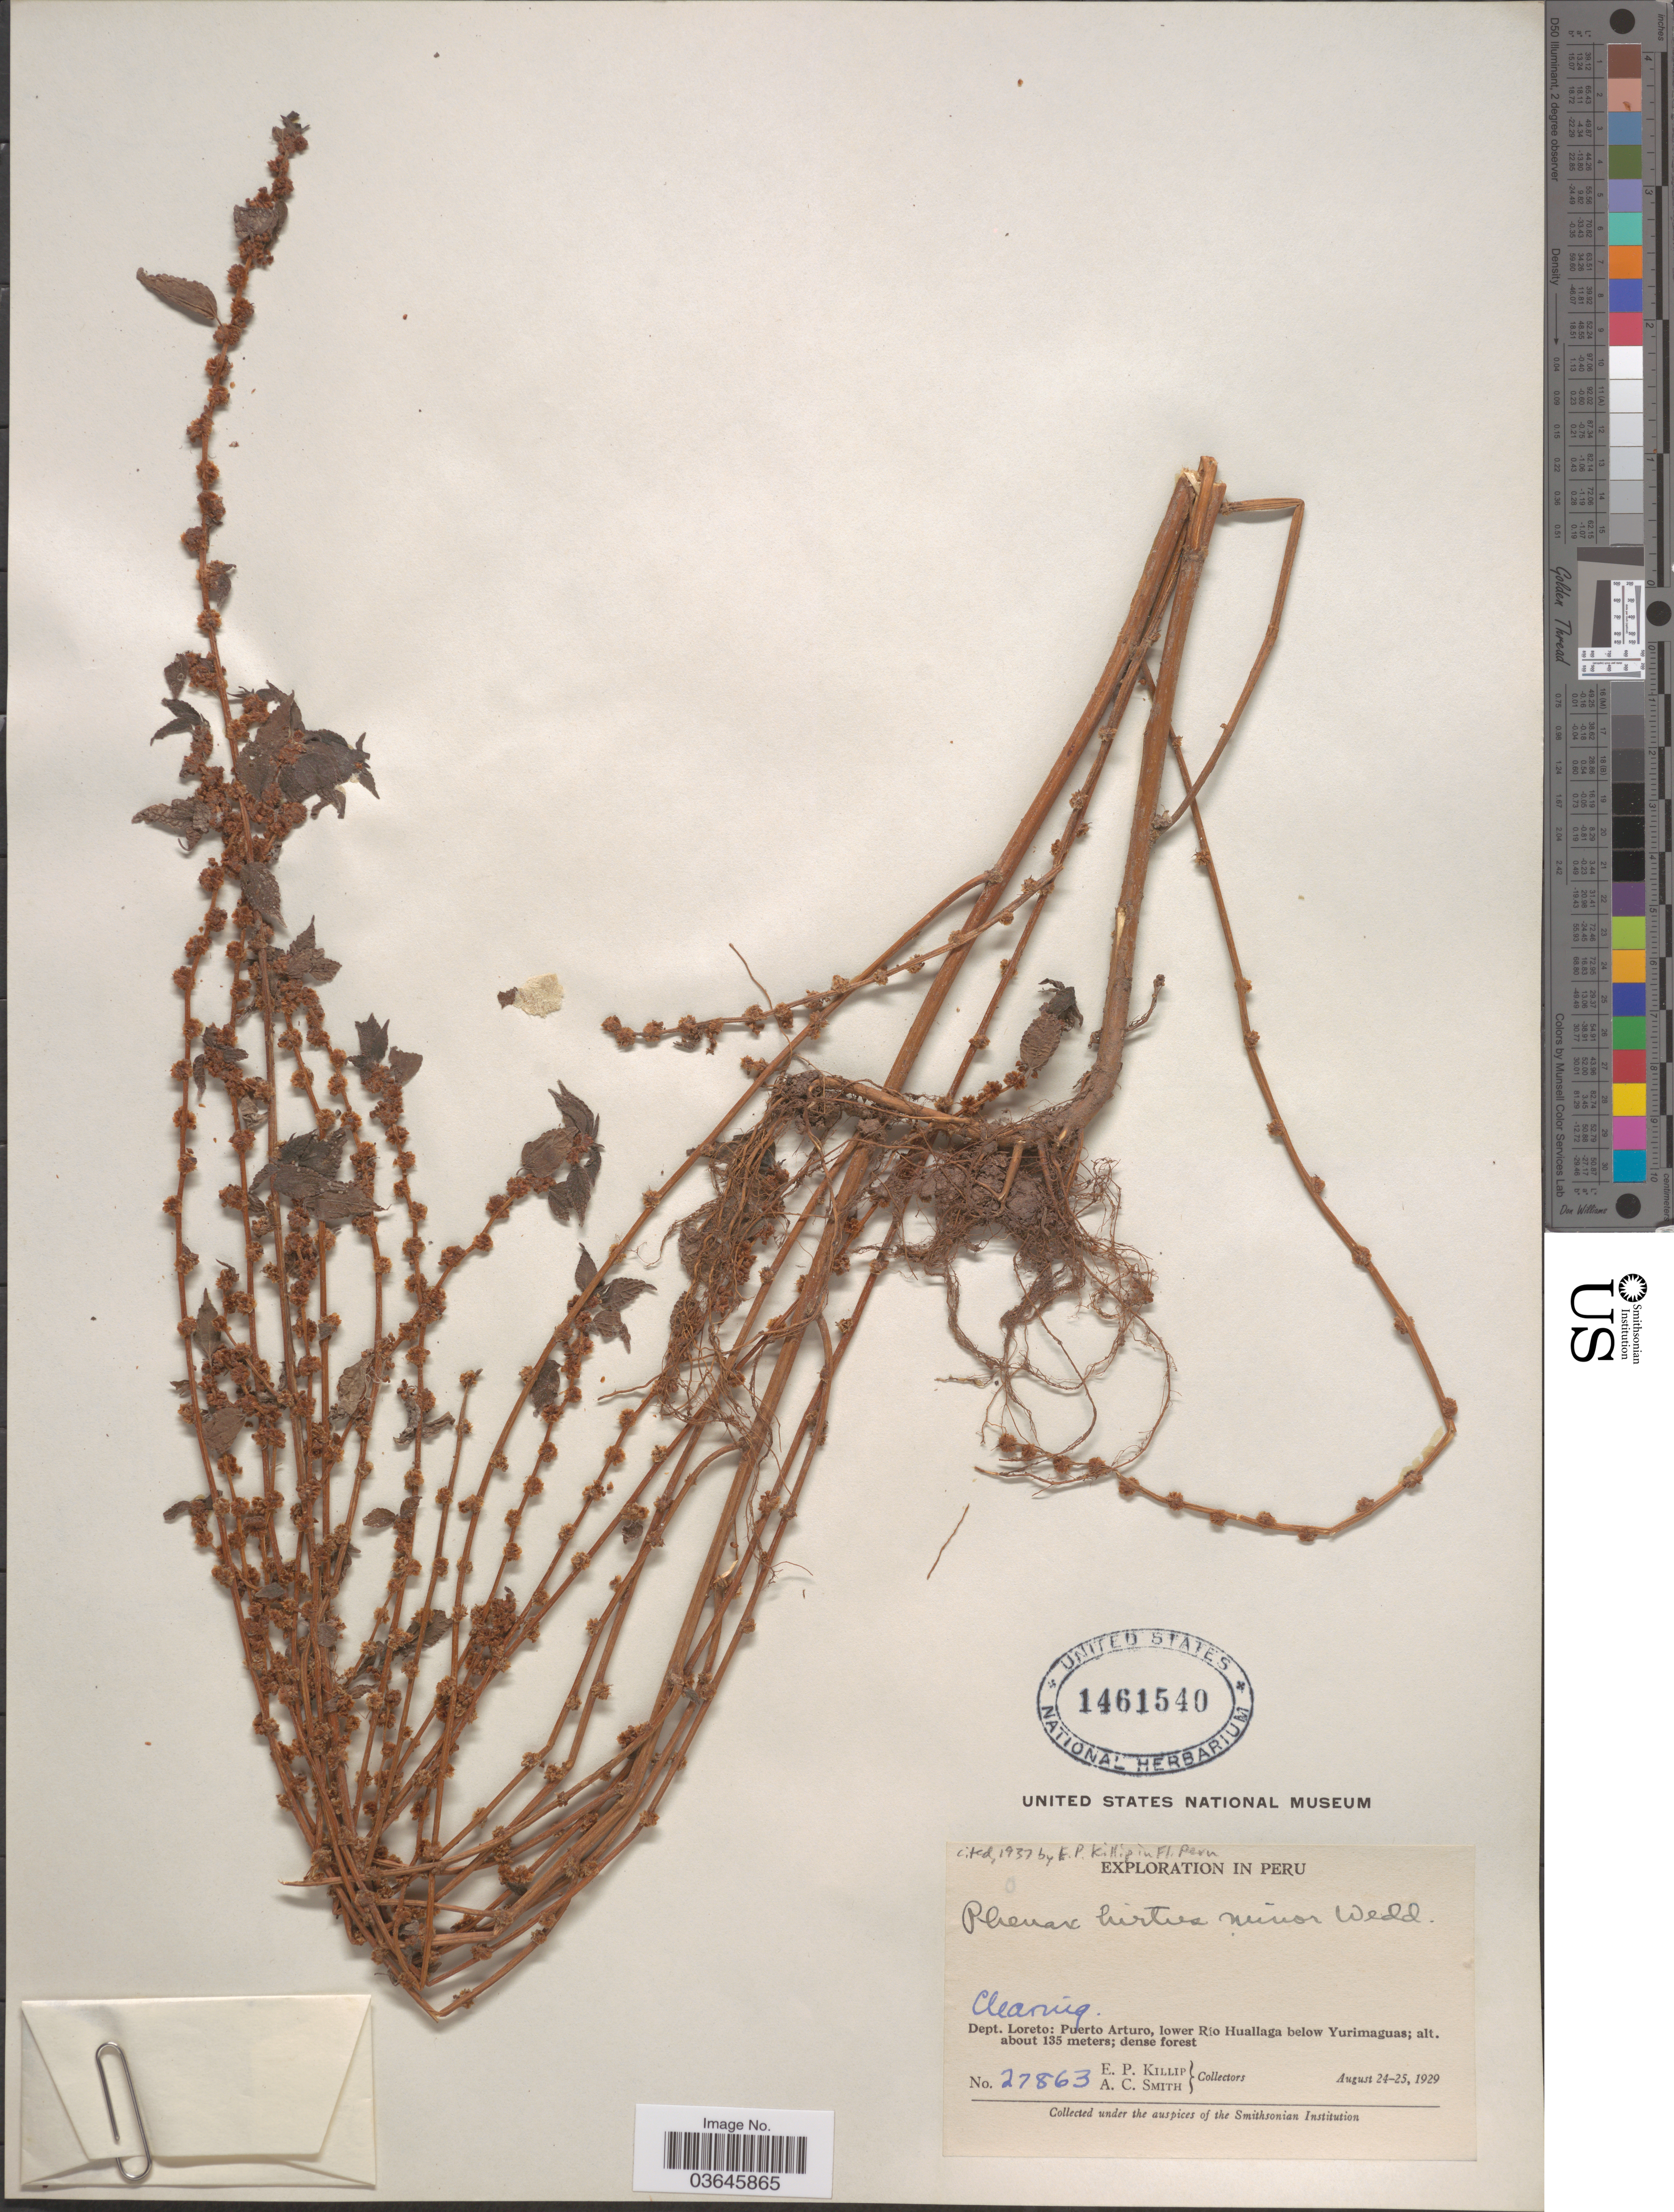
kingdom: Plantae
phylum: Tracheophyta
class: Magnoliopsida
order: Rosales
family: Urticaceae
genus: Phenax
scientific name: Phenax hirtus var. minor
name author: Wedd.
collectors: E. P. Killip & A. C. Smith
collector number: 27863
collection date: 1929-08-24/1929-08-25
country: Peru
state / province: Loreto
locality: Dept. Loreto: Puerto Arturo, lower Río Huallaga below Yurimaguas.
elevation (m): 135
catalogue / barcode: US 1461540